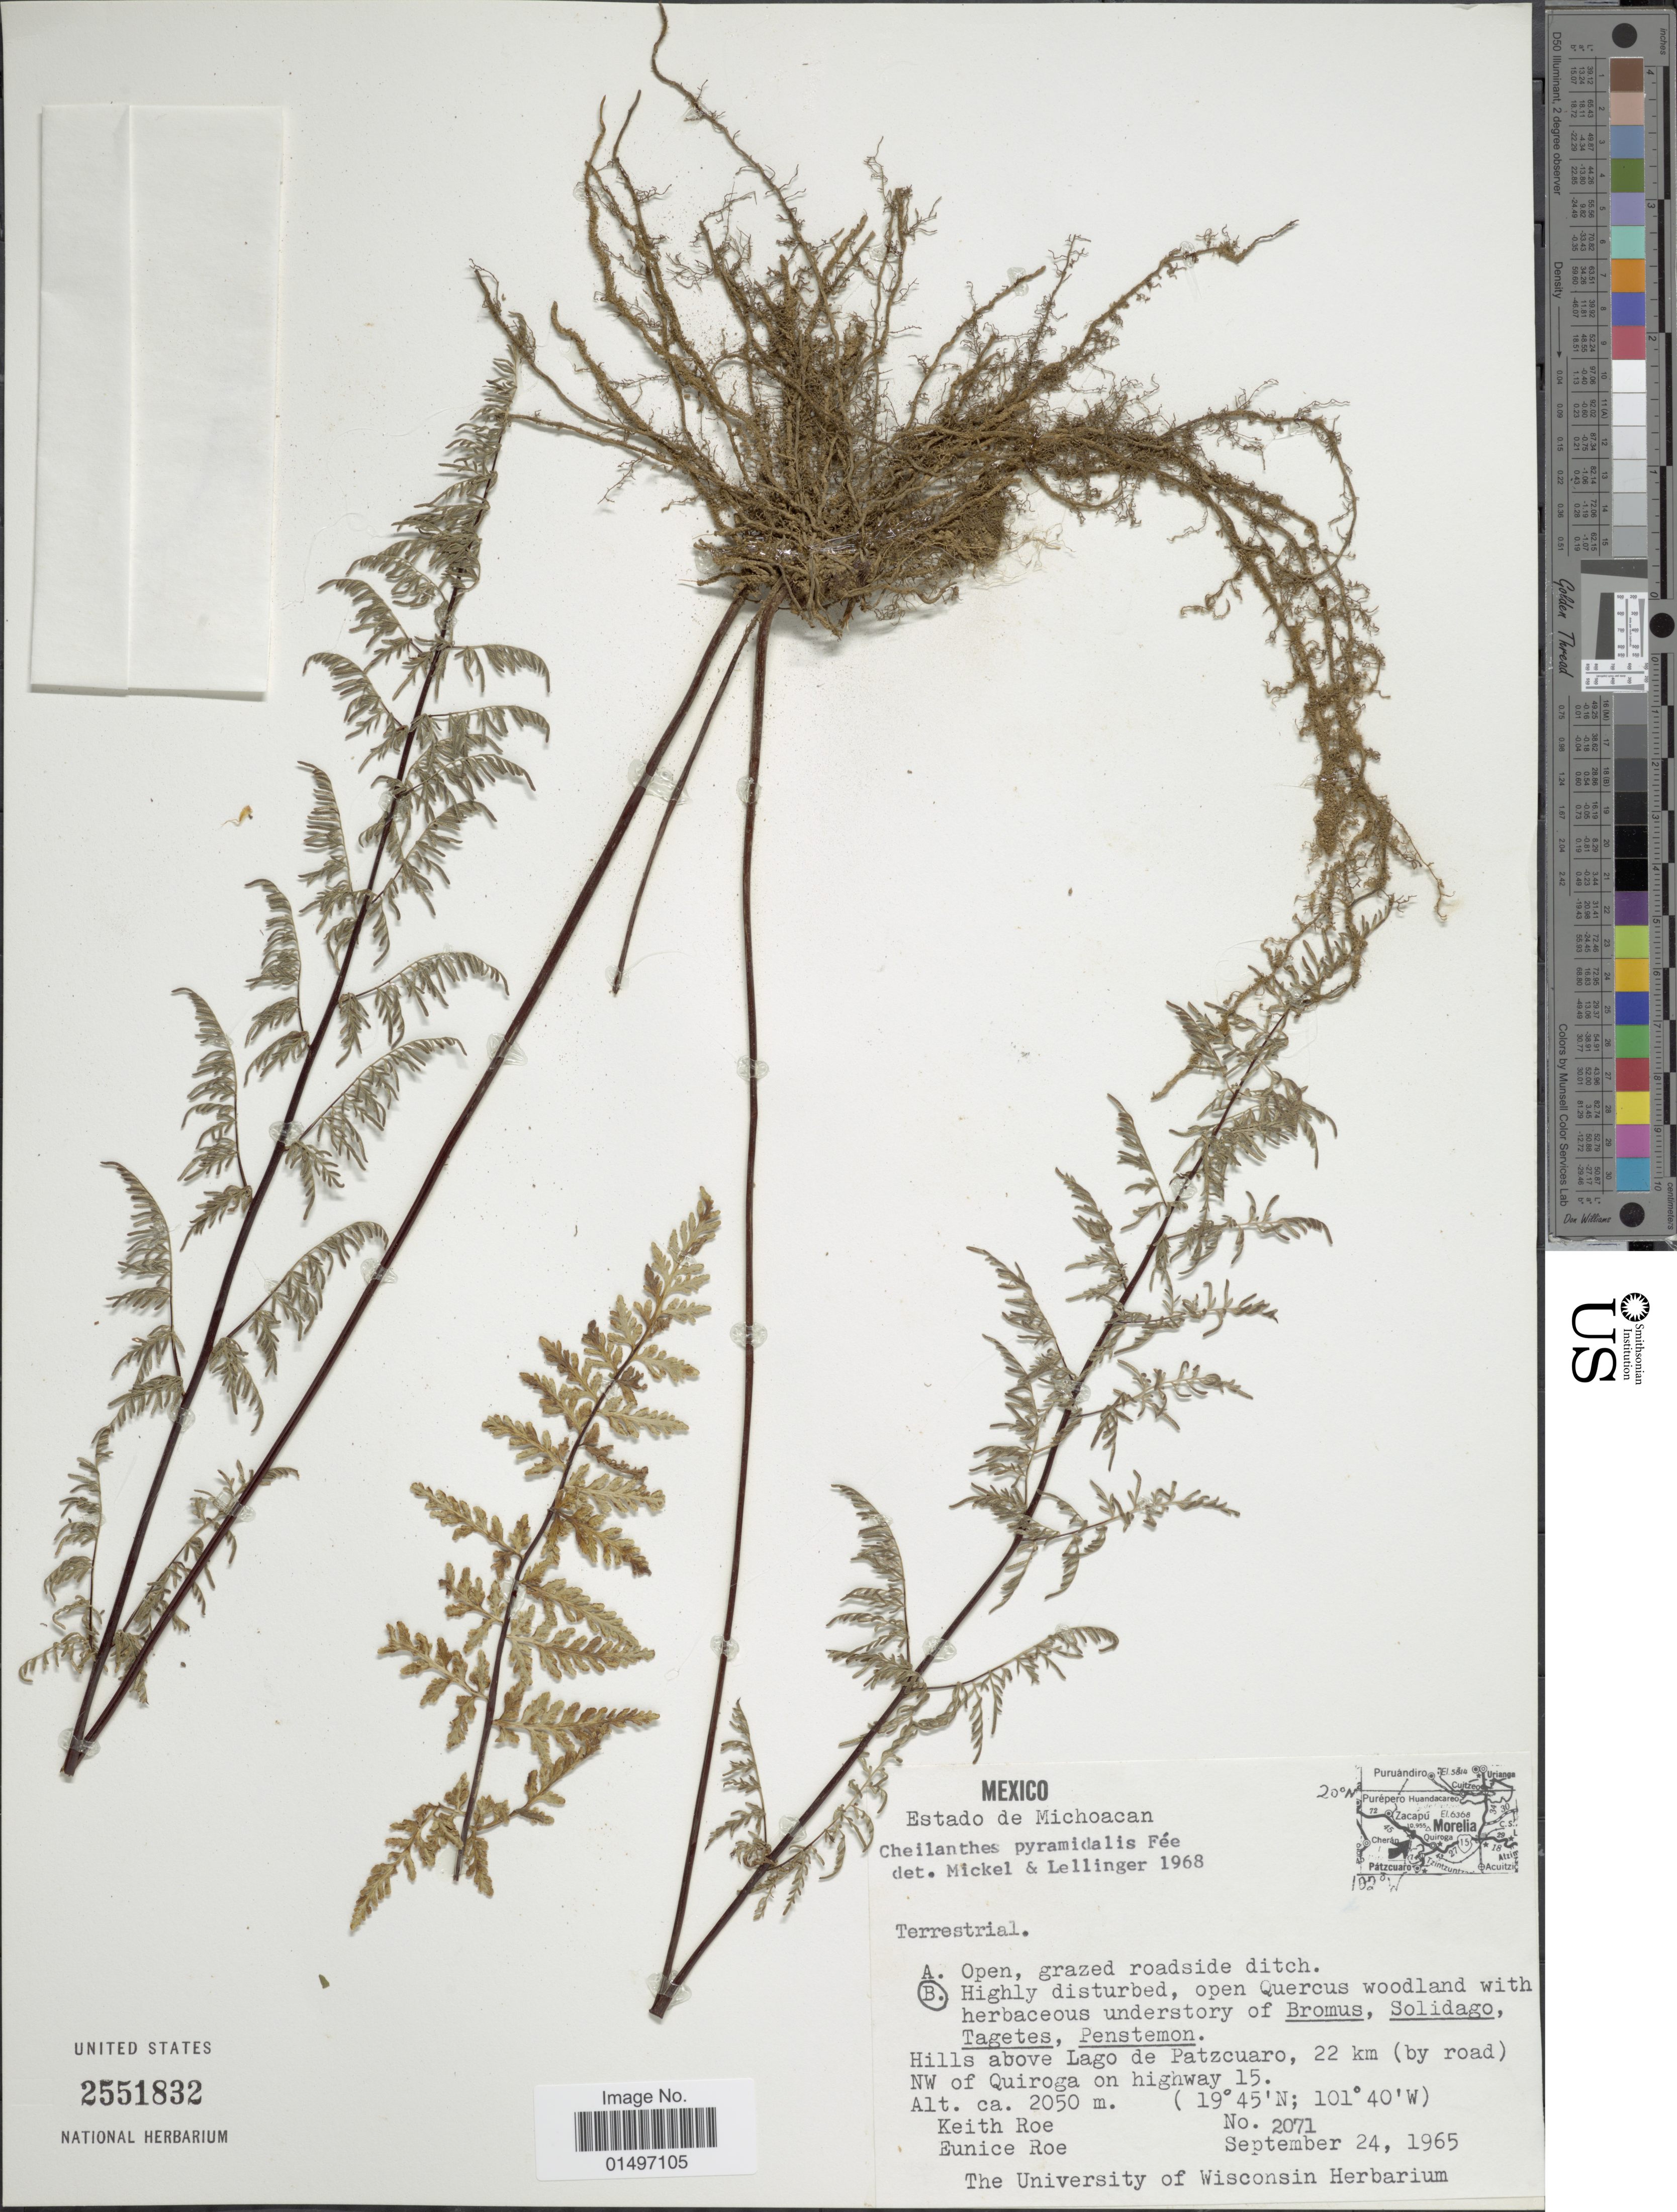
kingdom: Plantae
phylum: Tracheophyta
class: Polypodiopsida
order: Polypodiales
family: Pteridaceae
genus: Gaga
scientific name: Gaga hirsuta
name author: (Link) Fay W. Li & Windham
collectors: K. E. Roe & E. Roe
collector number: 2071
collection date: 1965-09-24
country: Mexico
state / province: Michoacán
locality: Mexico, Hills above Lago de Patzcuaro, 22 Km. (by road). NW of Quiroga on highway 15.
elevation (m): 2050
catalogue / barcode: US 2551832